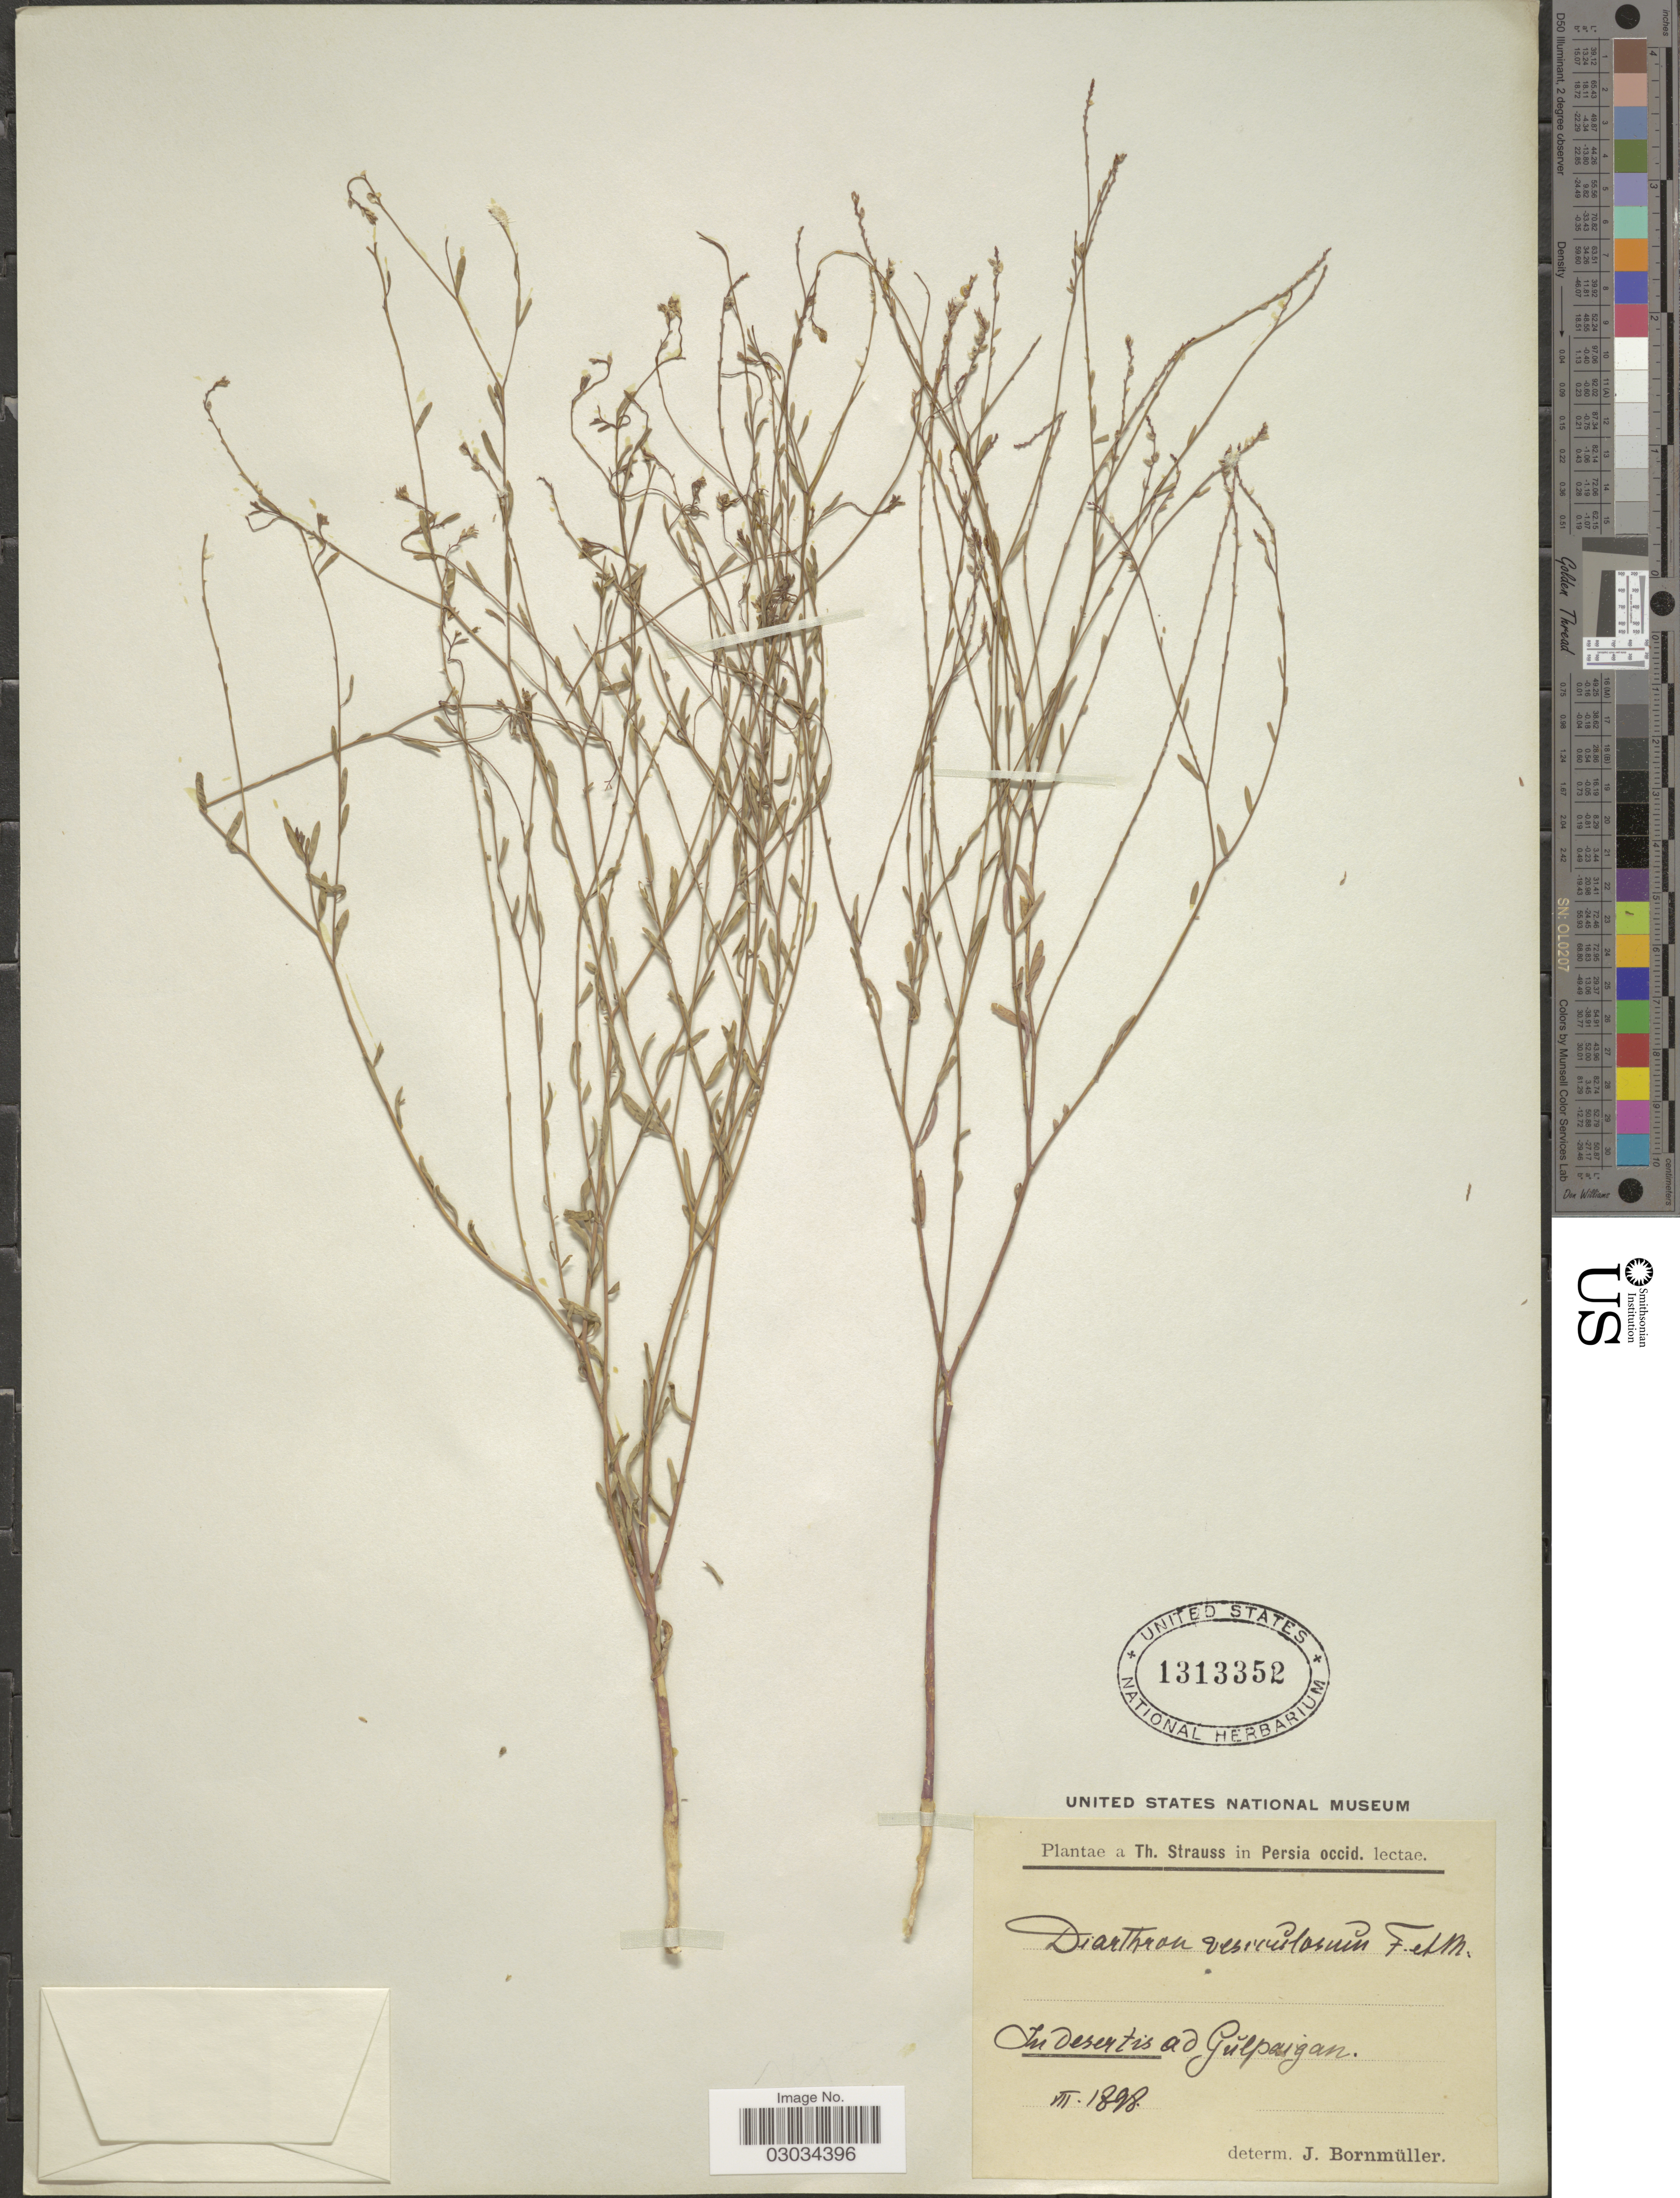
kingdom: Plantae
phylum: Tracheophyta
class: Magnoliopsida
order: Malvales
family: Thymelaeaceae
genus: Diarthron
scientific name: Diarthron vesiculosum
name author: (Fisch. & C.A. Mey. ex Kar. & Kir.) C.A. Mey.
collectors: T. Strauss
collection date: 1898-07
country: Iran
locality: In Persia occid. In Desertis ad Gǔlpaigan.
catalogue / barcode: US 1313352